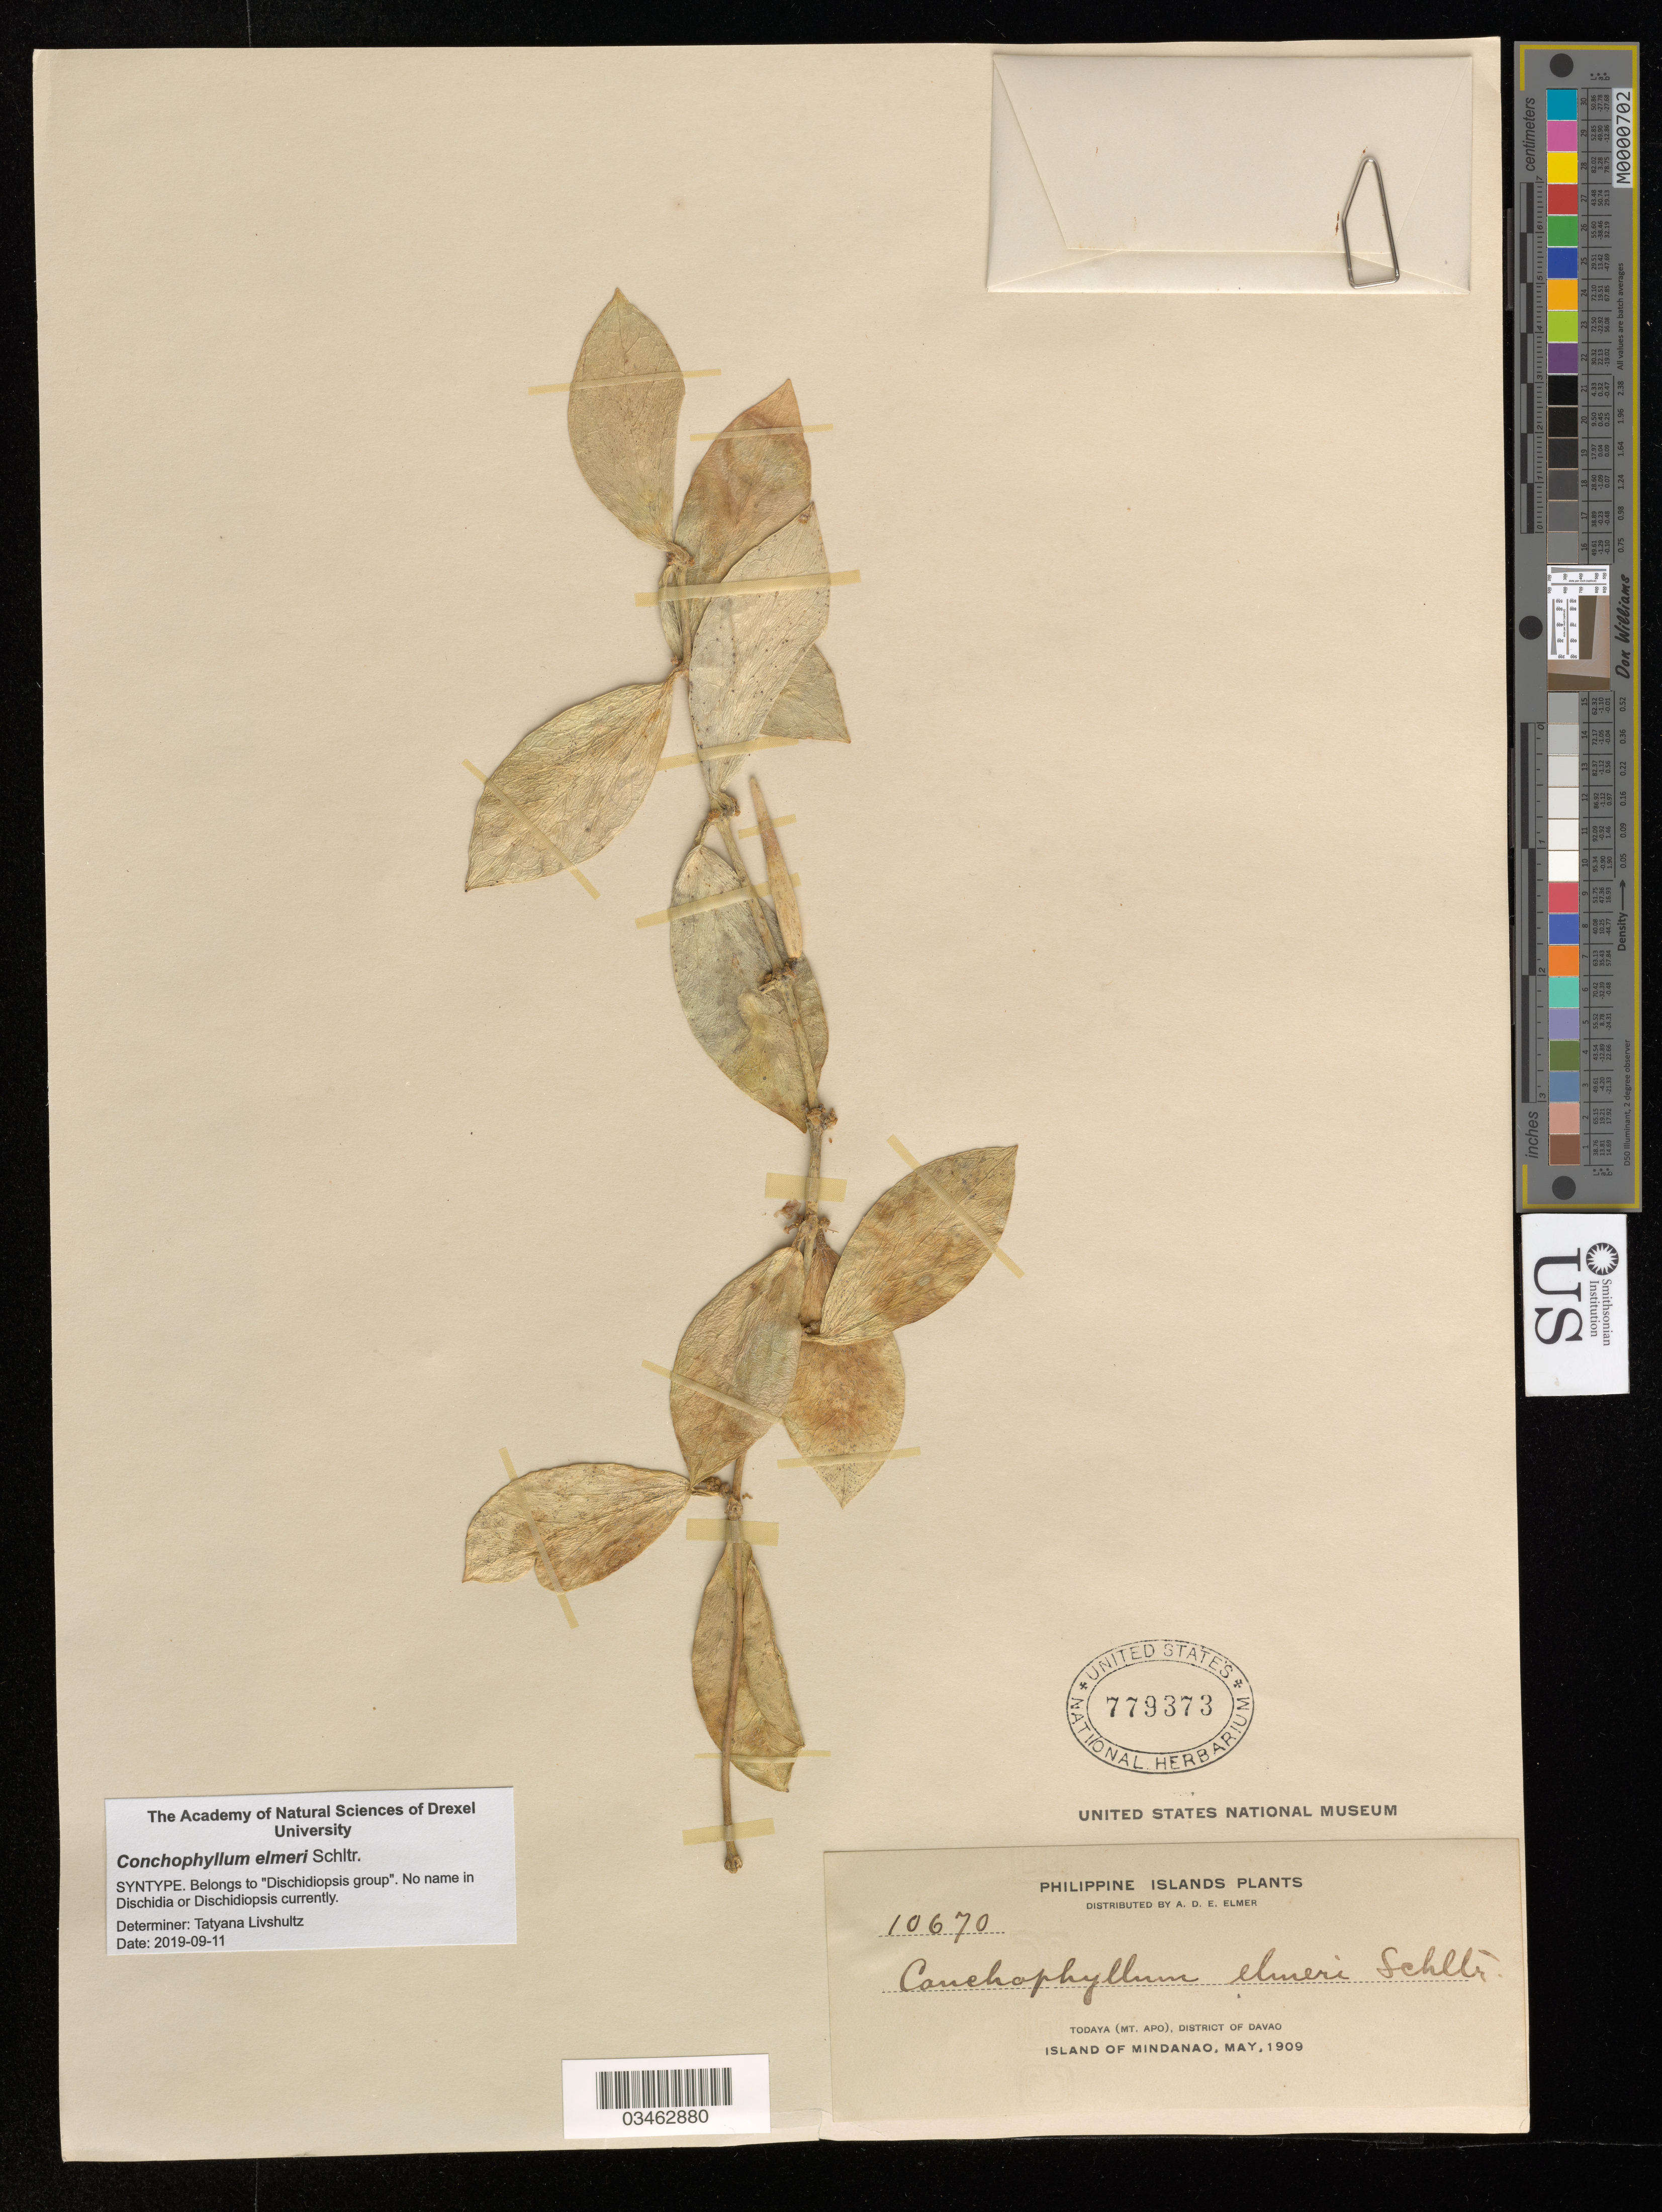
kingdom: Plantae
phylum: Tracheophyta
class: Magnoliopsida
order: Gentianales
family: Apocynaceae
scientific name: Conchophyllum elmeri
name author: Schltr.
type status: Syntype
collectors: A. D. E. Elmer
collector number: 10670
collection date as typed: May 1909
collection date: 1909-05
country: Philippines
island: Mindanao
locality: Todaya (Mt. Apo), District of Davao.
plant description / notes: Syntype. Belongs to "Dischidiopsis group". No name in Dischidia or Dischidiopsis currnelty. Determiner: Tatyana Livshultz. Data: 2019-09-11.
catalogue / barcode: US 779373